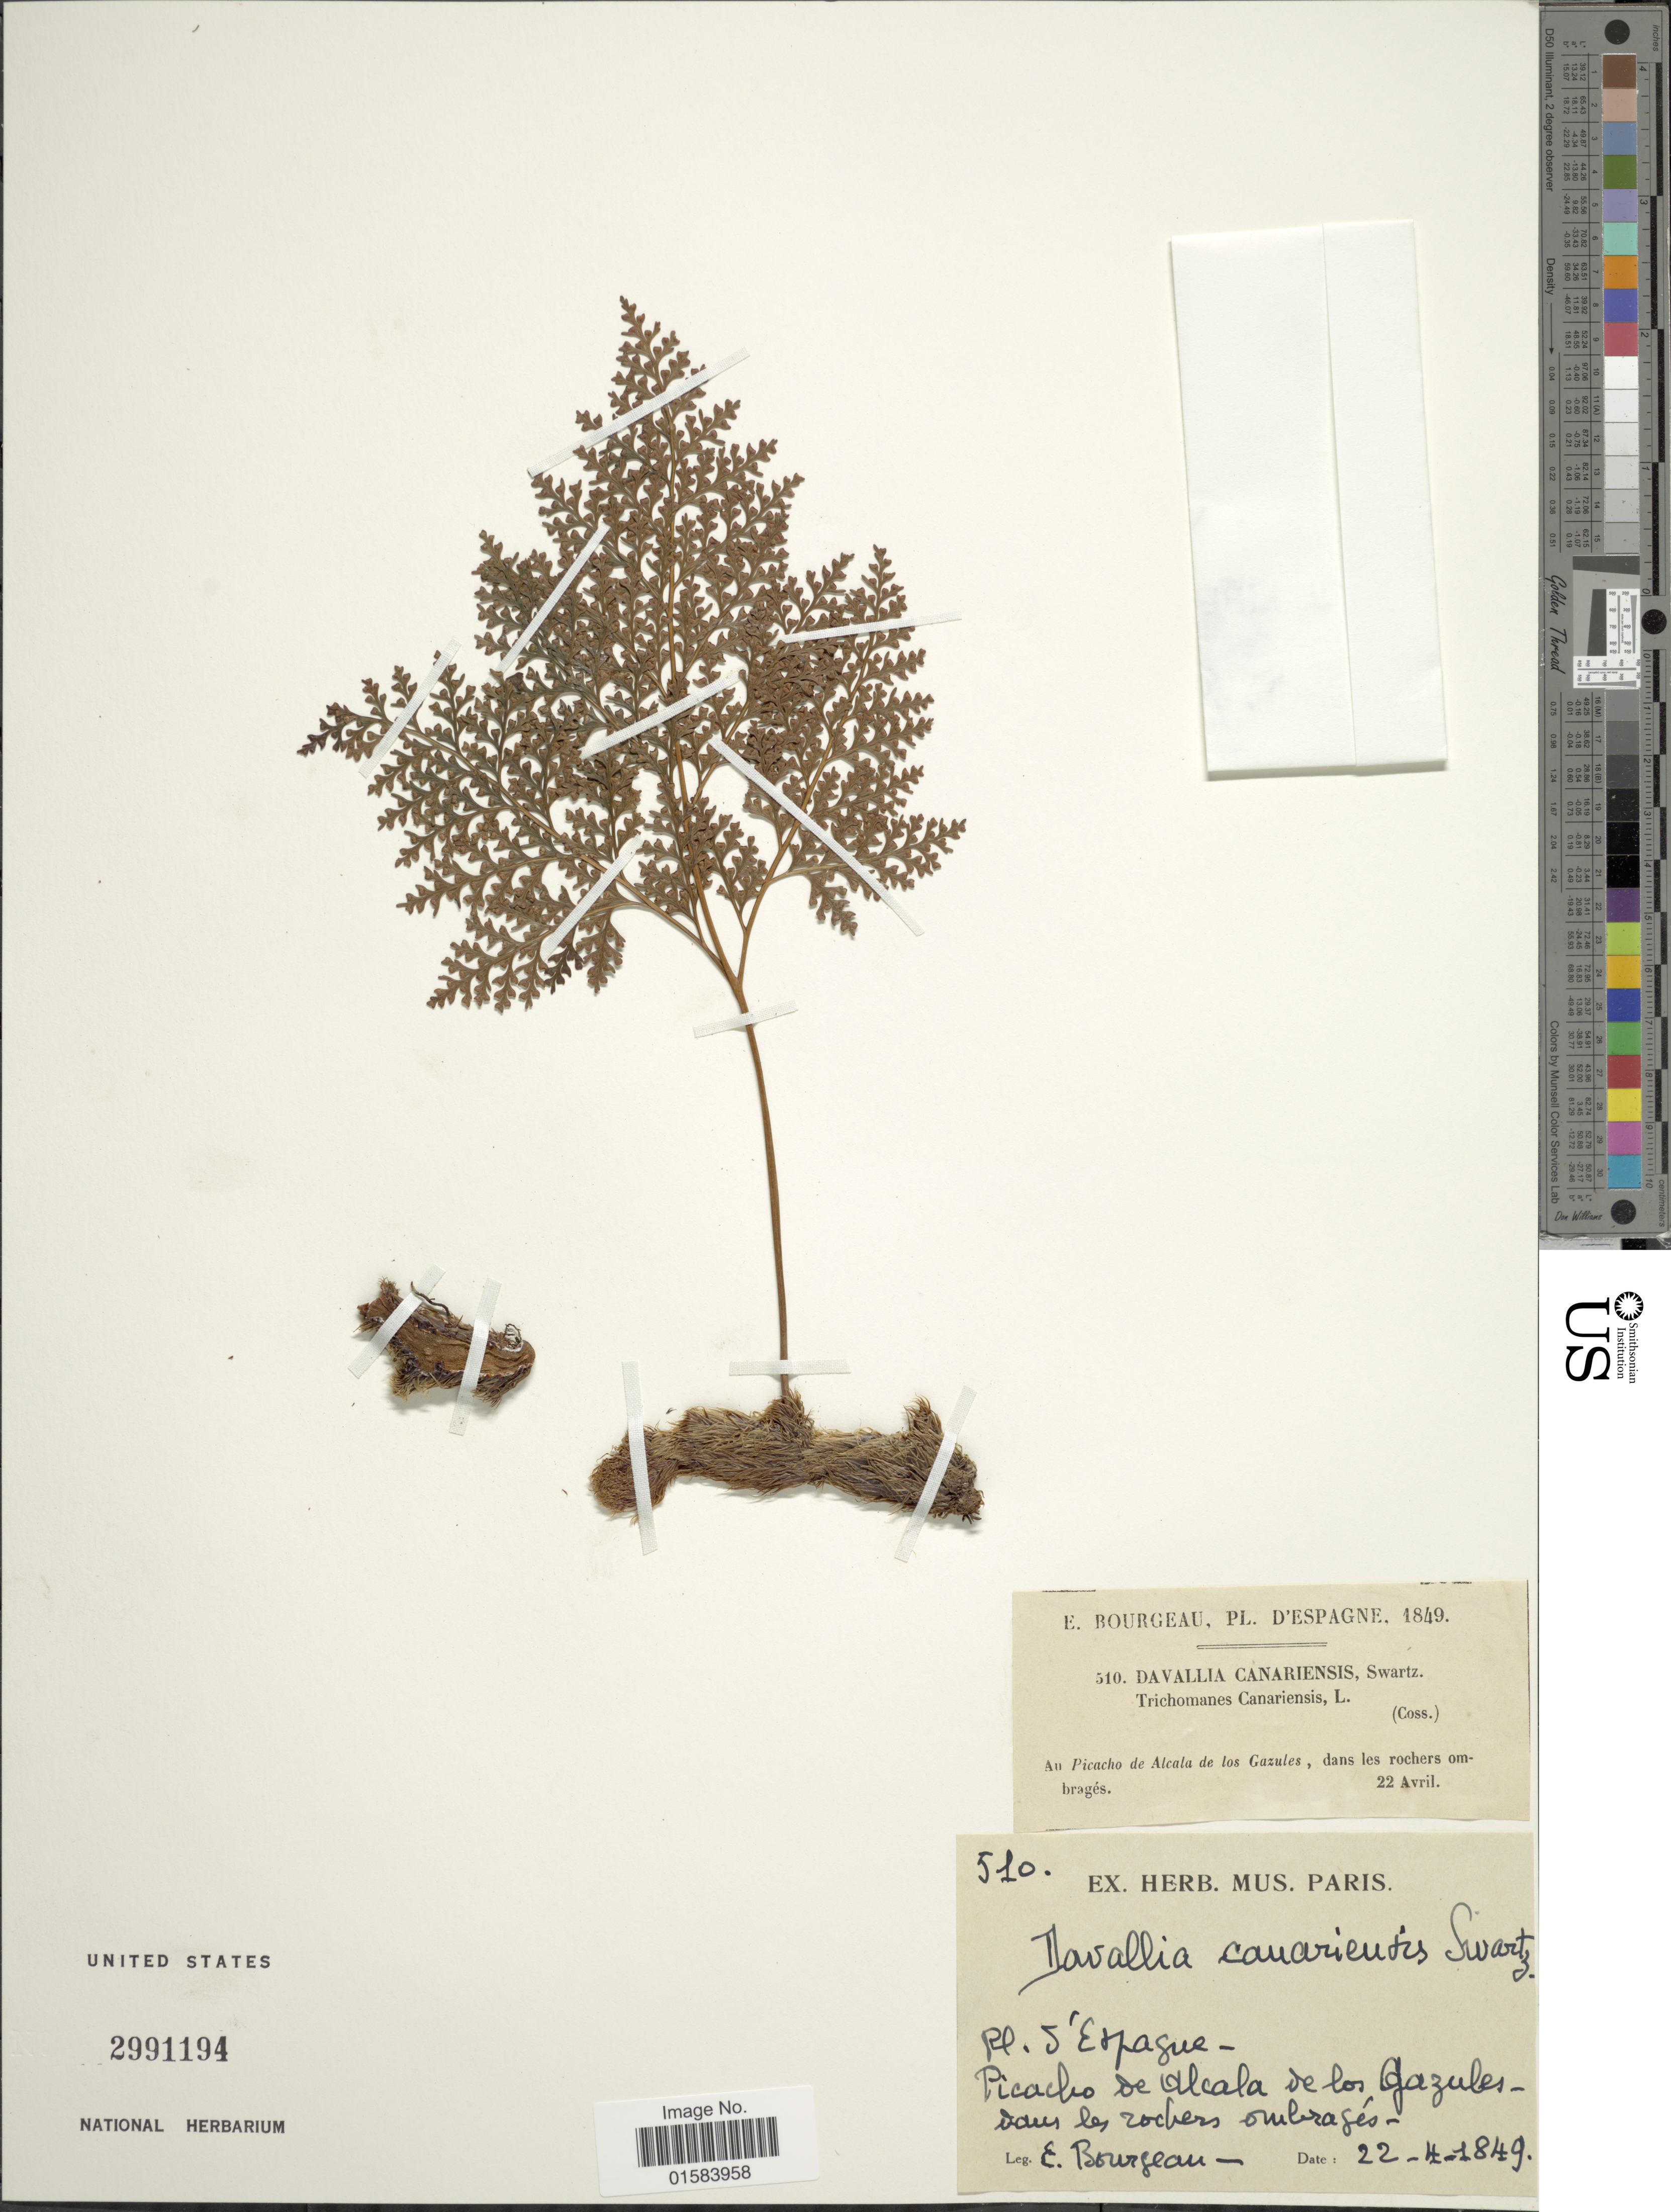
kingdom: Plantae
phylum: Tracheophyta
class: Polypodiopsida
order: Polypodiales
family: Davalliaceae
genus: Davallia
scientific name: Davallia canariensis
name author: (L.) Sm.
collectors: E. Bourgeau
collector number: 510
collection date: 1849-04-22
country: Spain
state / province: Andalucia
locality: Picacho de Alcala de los Gazules dans les rochers ombragés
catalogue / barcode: US 2991194